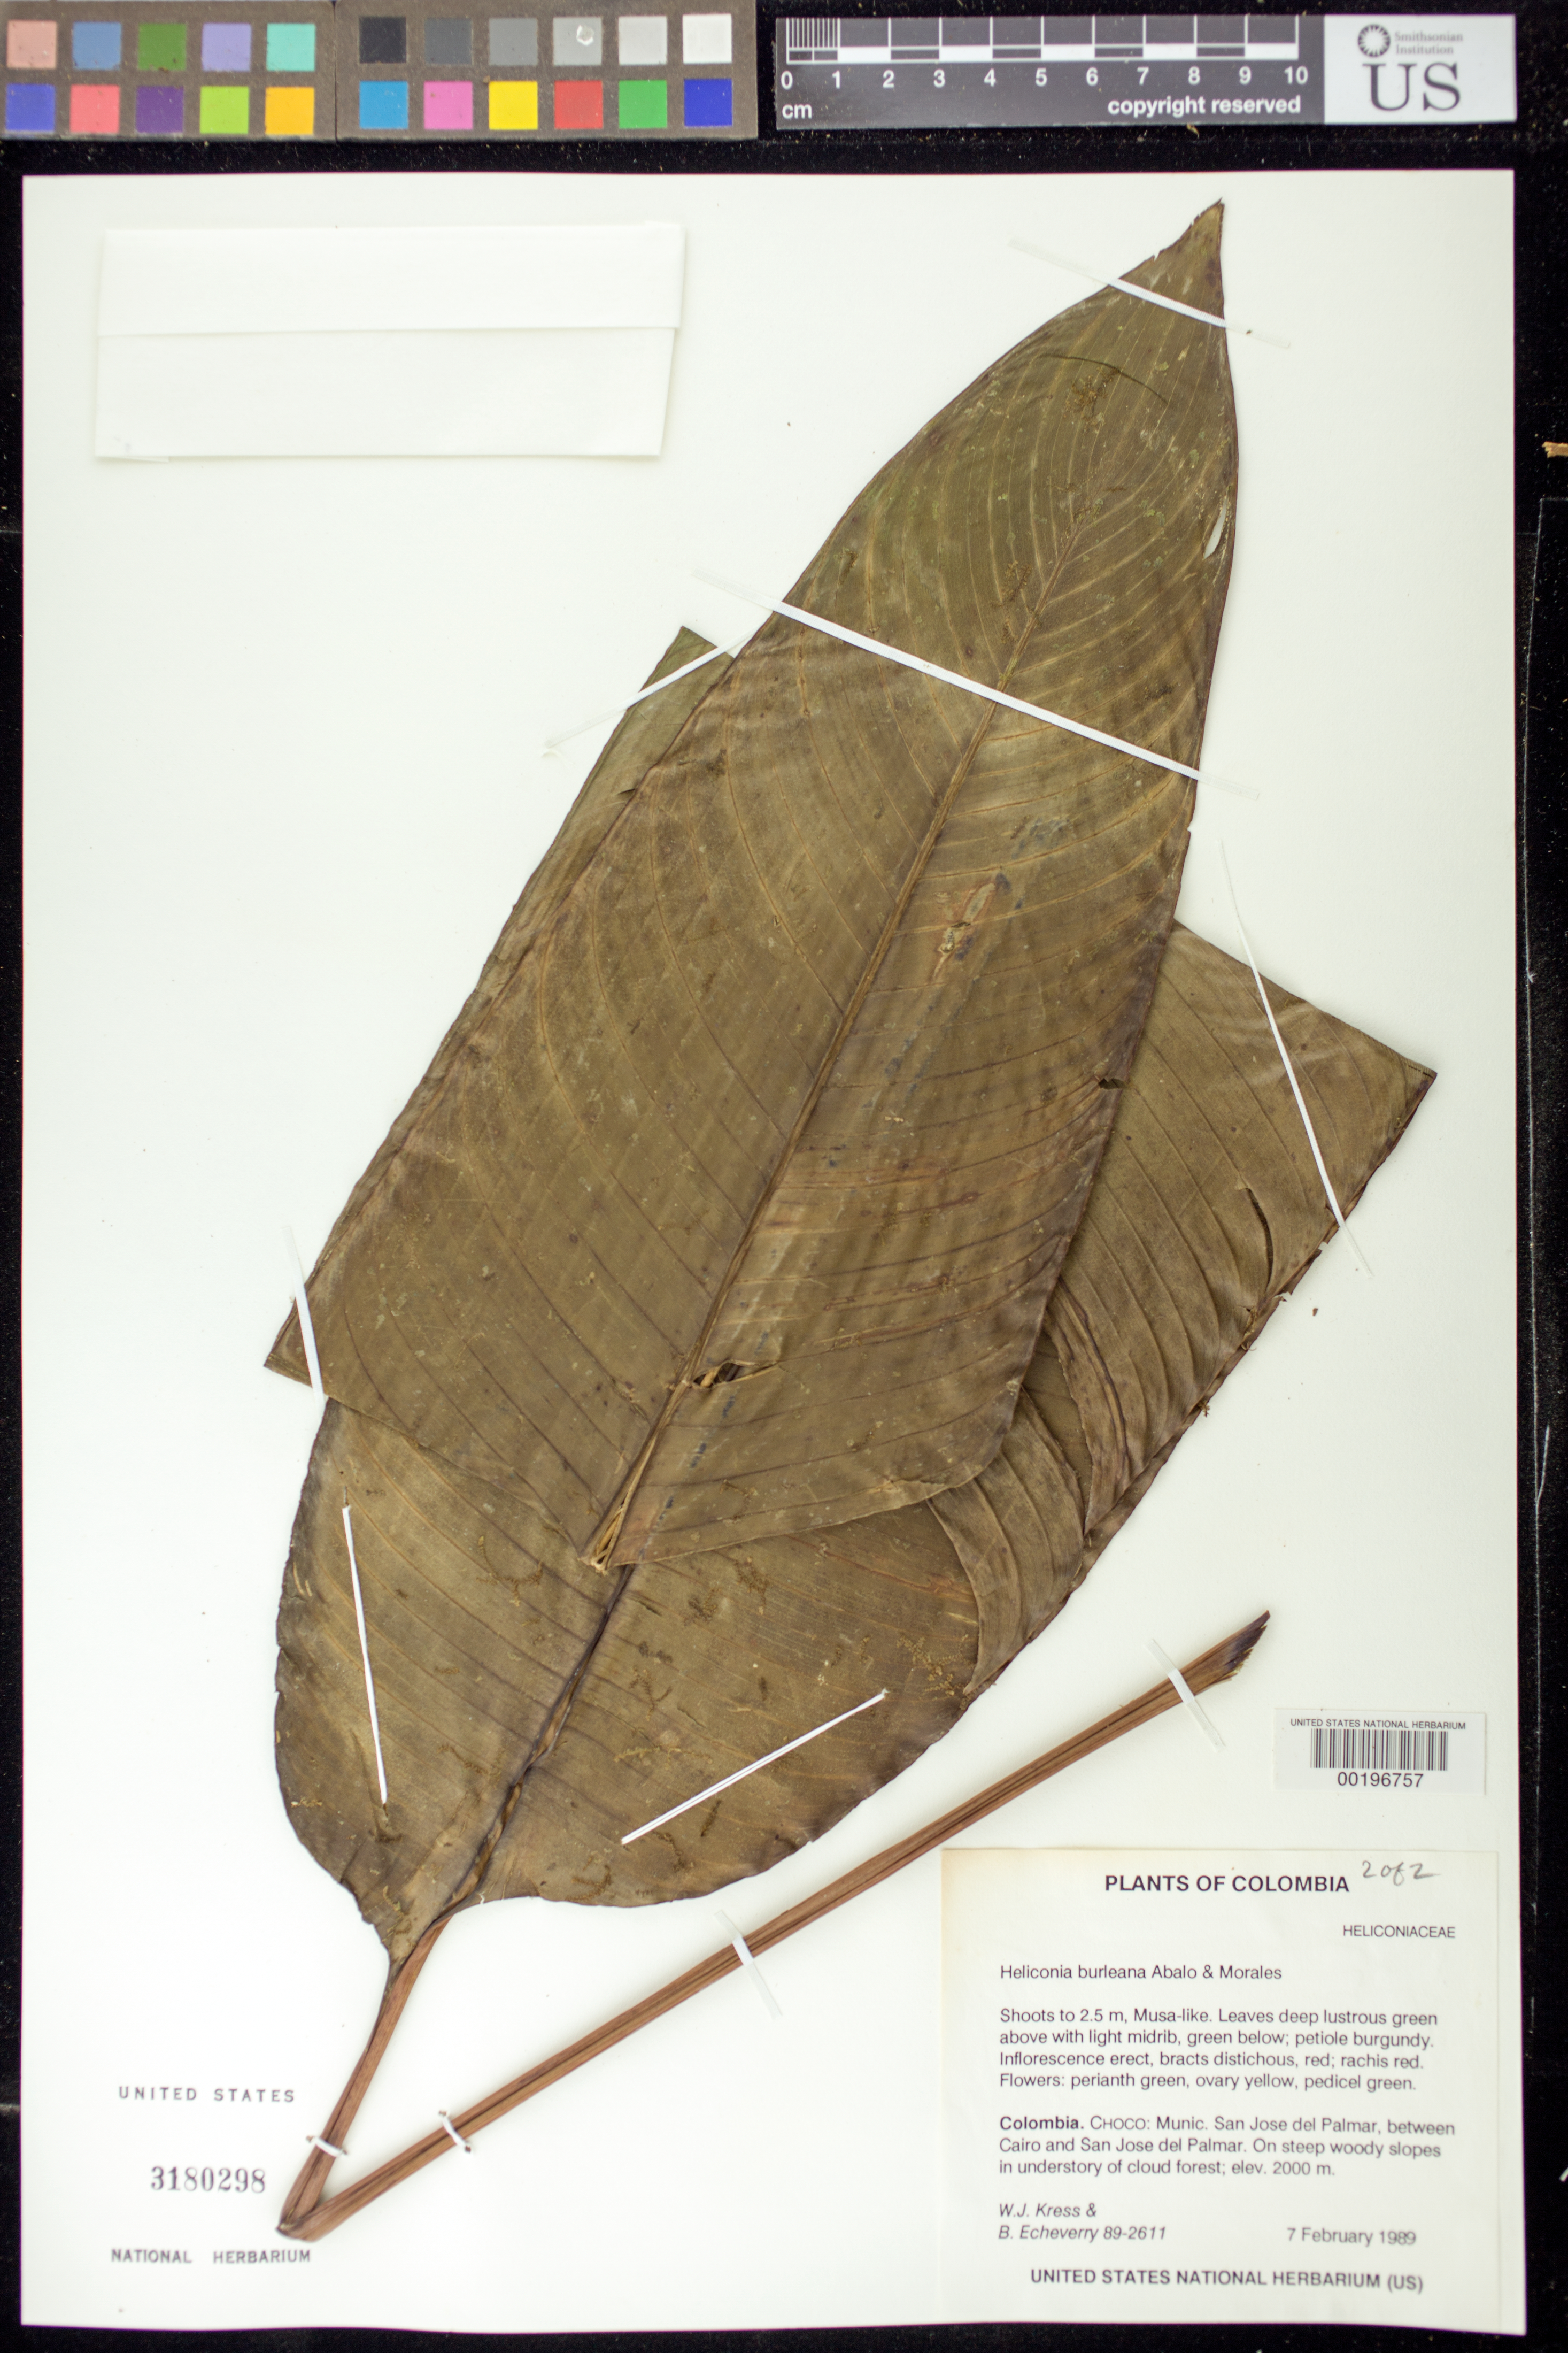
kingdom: Plantae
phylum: Tracheophyta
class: Liliopsida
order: Zingiberales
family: Heliconiaceae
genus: Heliconia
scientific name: Heliconia burleana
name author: Abalo & G. Morales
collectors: W. J. Kress & B. Echeverry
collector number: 89-2611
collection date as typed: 07 Feb 1989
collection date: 1989-02-07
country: Colombia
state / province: Chocó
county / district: San José Del Palmar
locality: Munic. San Jose del Palmar, between Cairo and San Jose del Palmar, on steep woody slopes in understory of cloud forest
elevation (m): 2000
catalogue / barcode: US 3180298